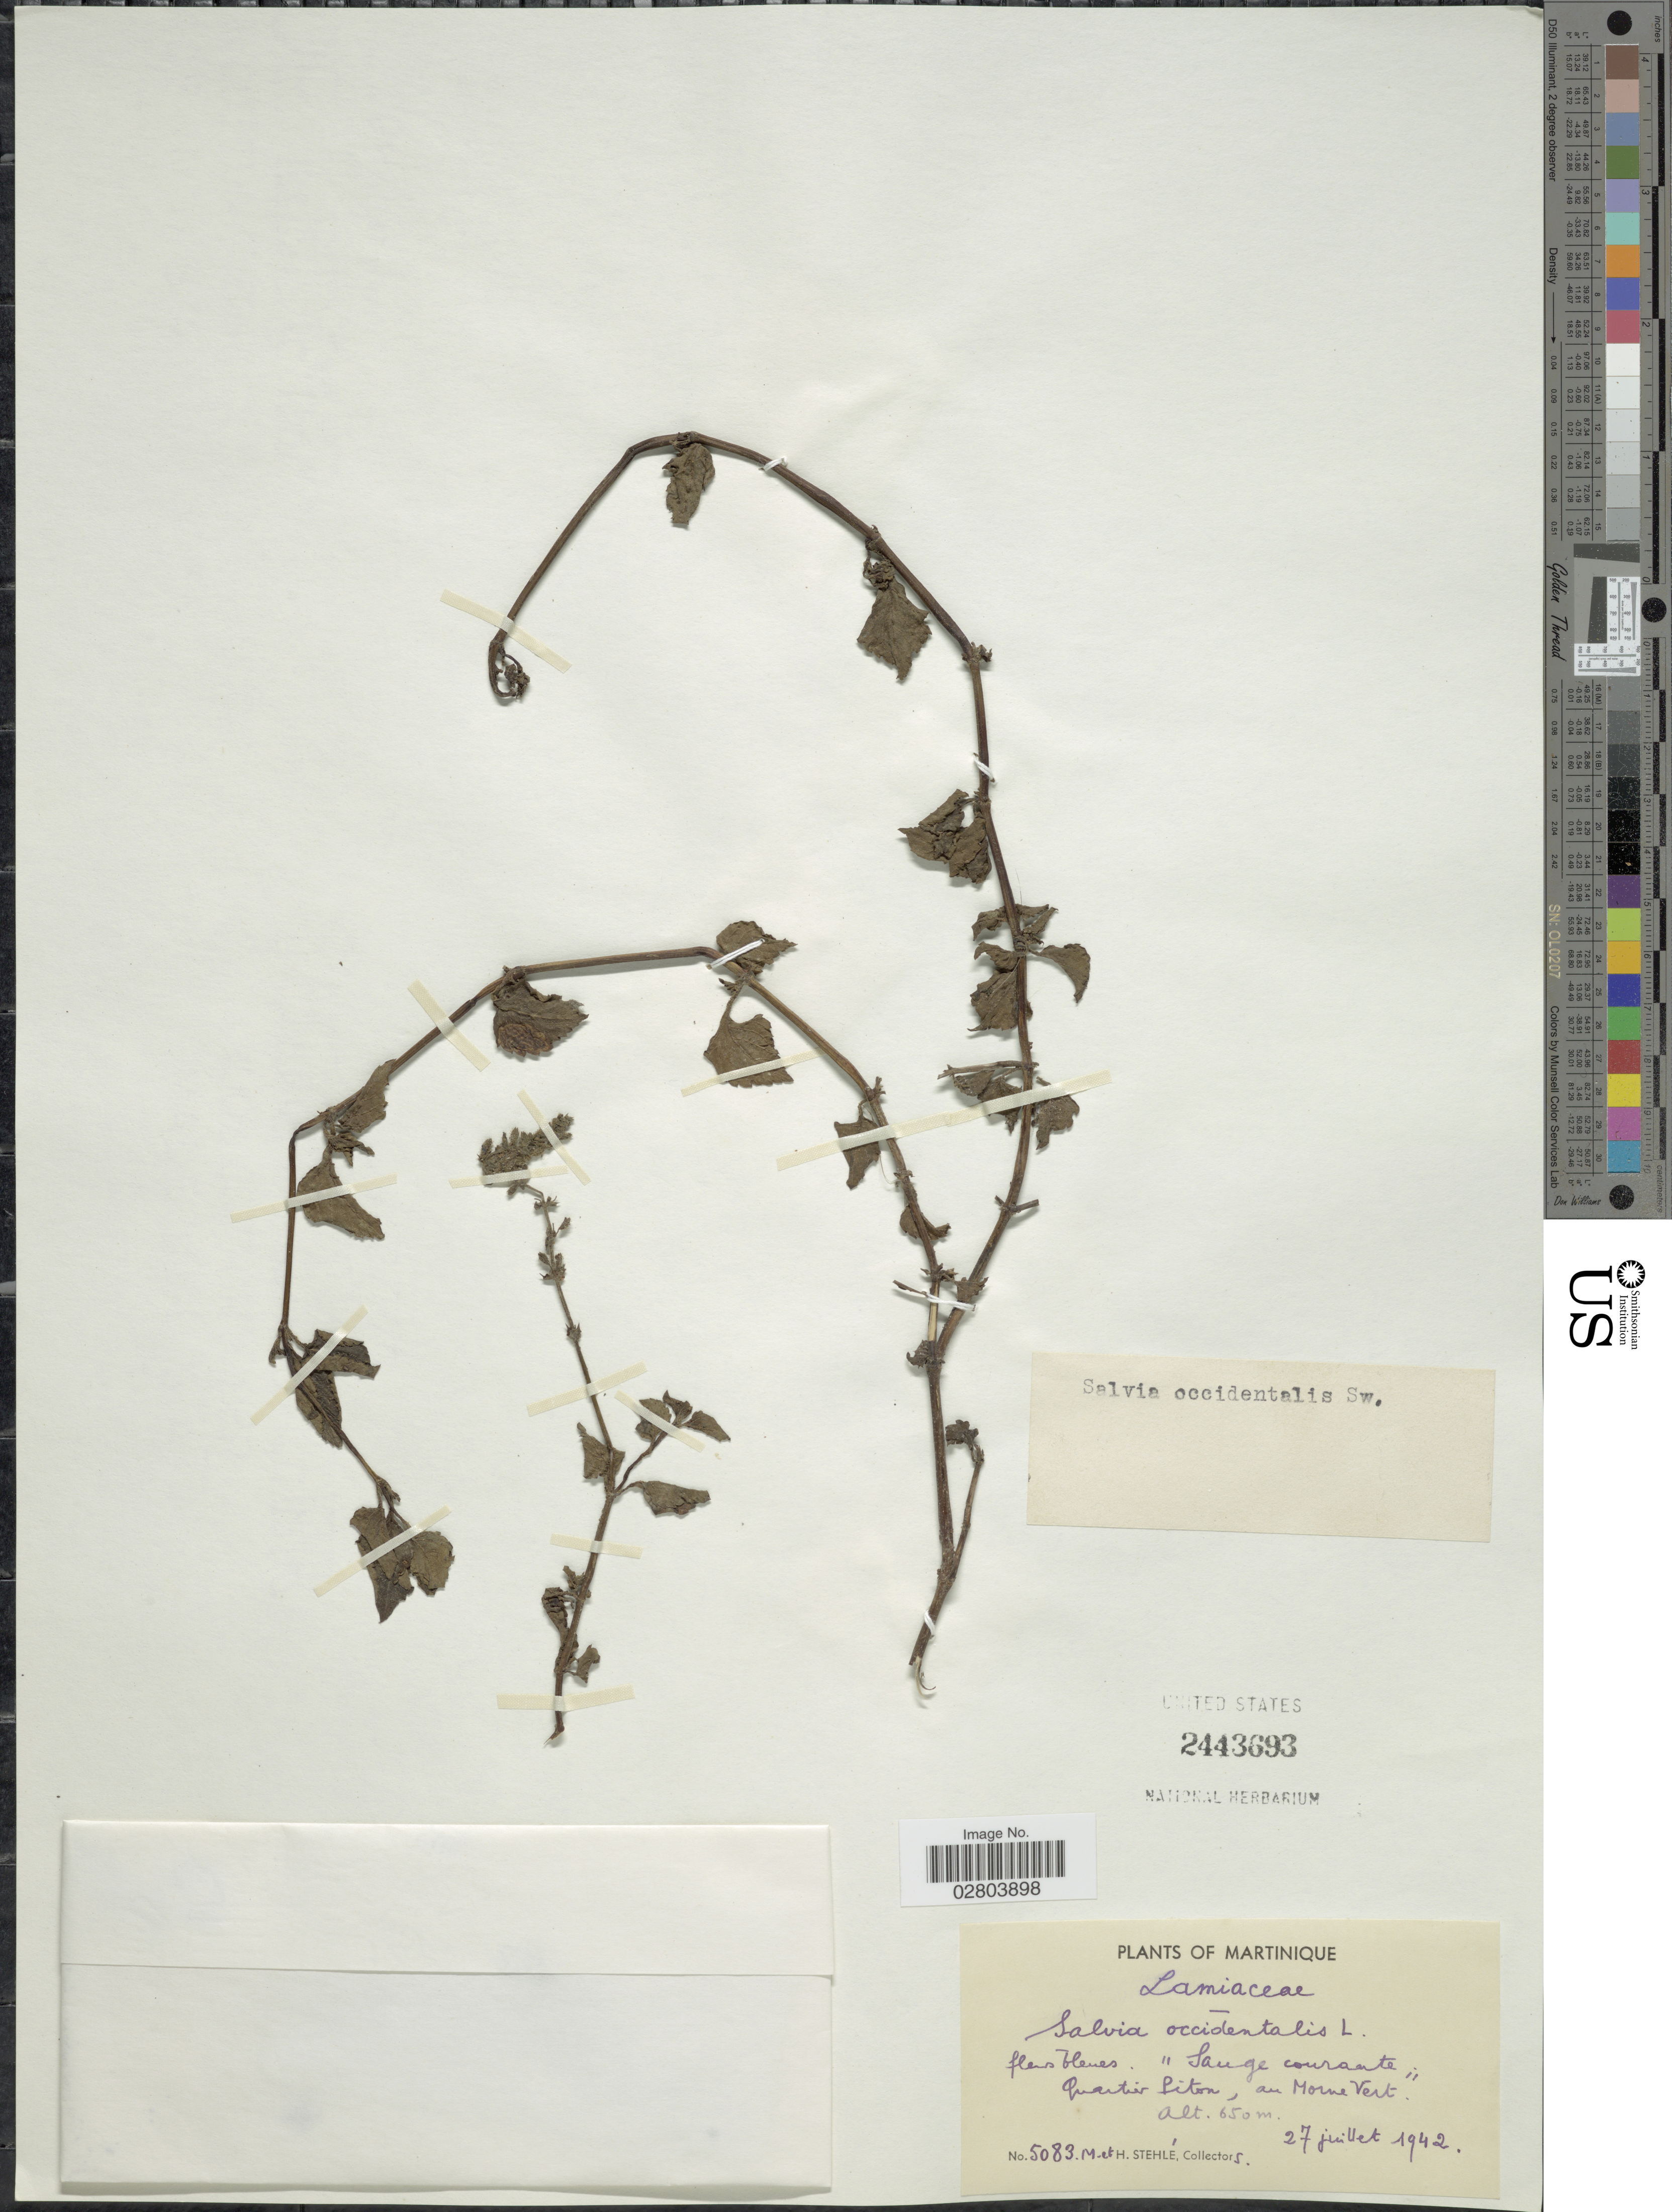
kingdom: Plantae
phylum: Tracheophyta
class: Magnoliopsida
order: Lamiales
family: Lamiaceae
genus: Salvia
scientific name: Salvia occidentalis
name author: Sw.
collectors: M. Stehlé & H. Stehlé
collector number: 5083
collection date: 1942-07-27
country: Martinique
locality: Quartier Piton, au Morne Vert.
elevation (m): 650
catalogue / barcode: US 2443693